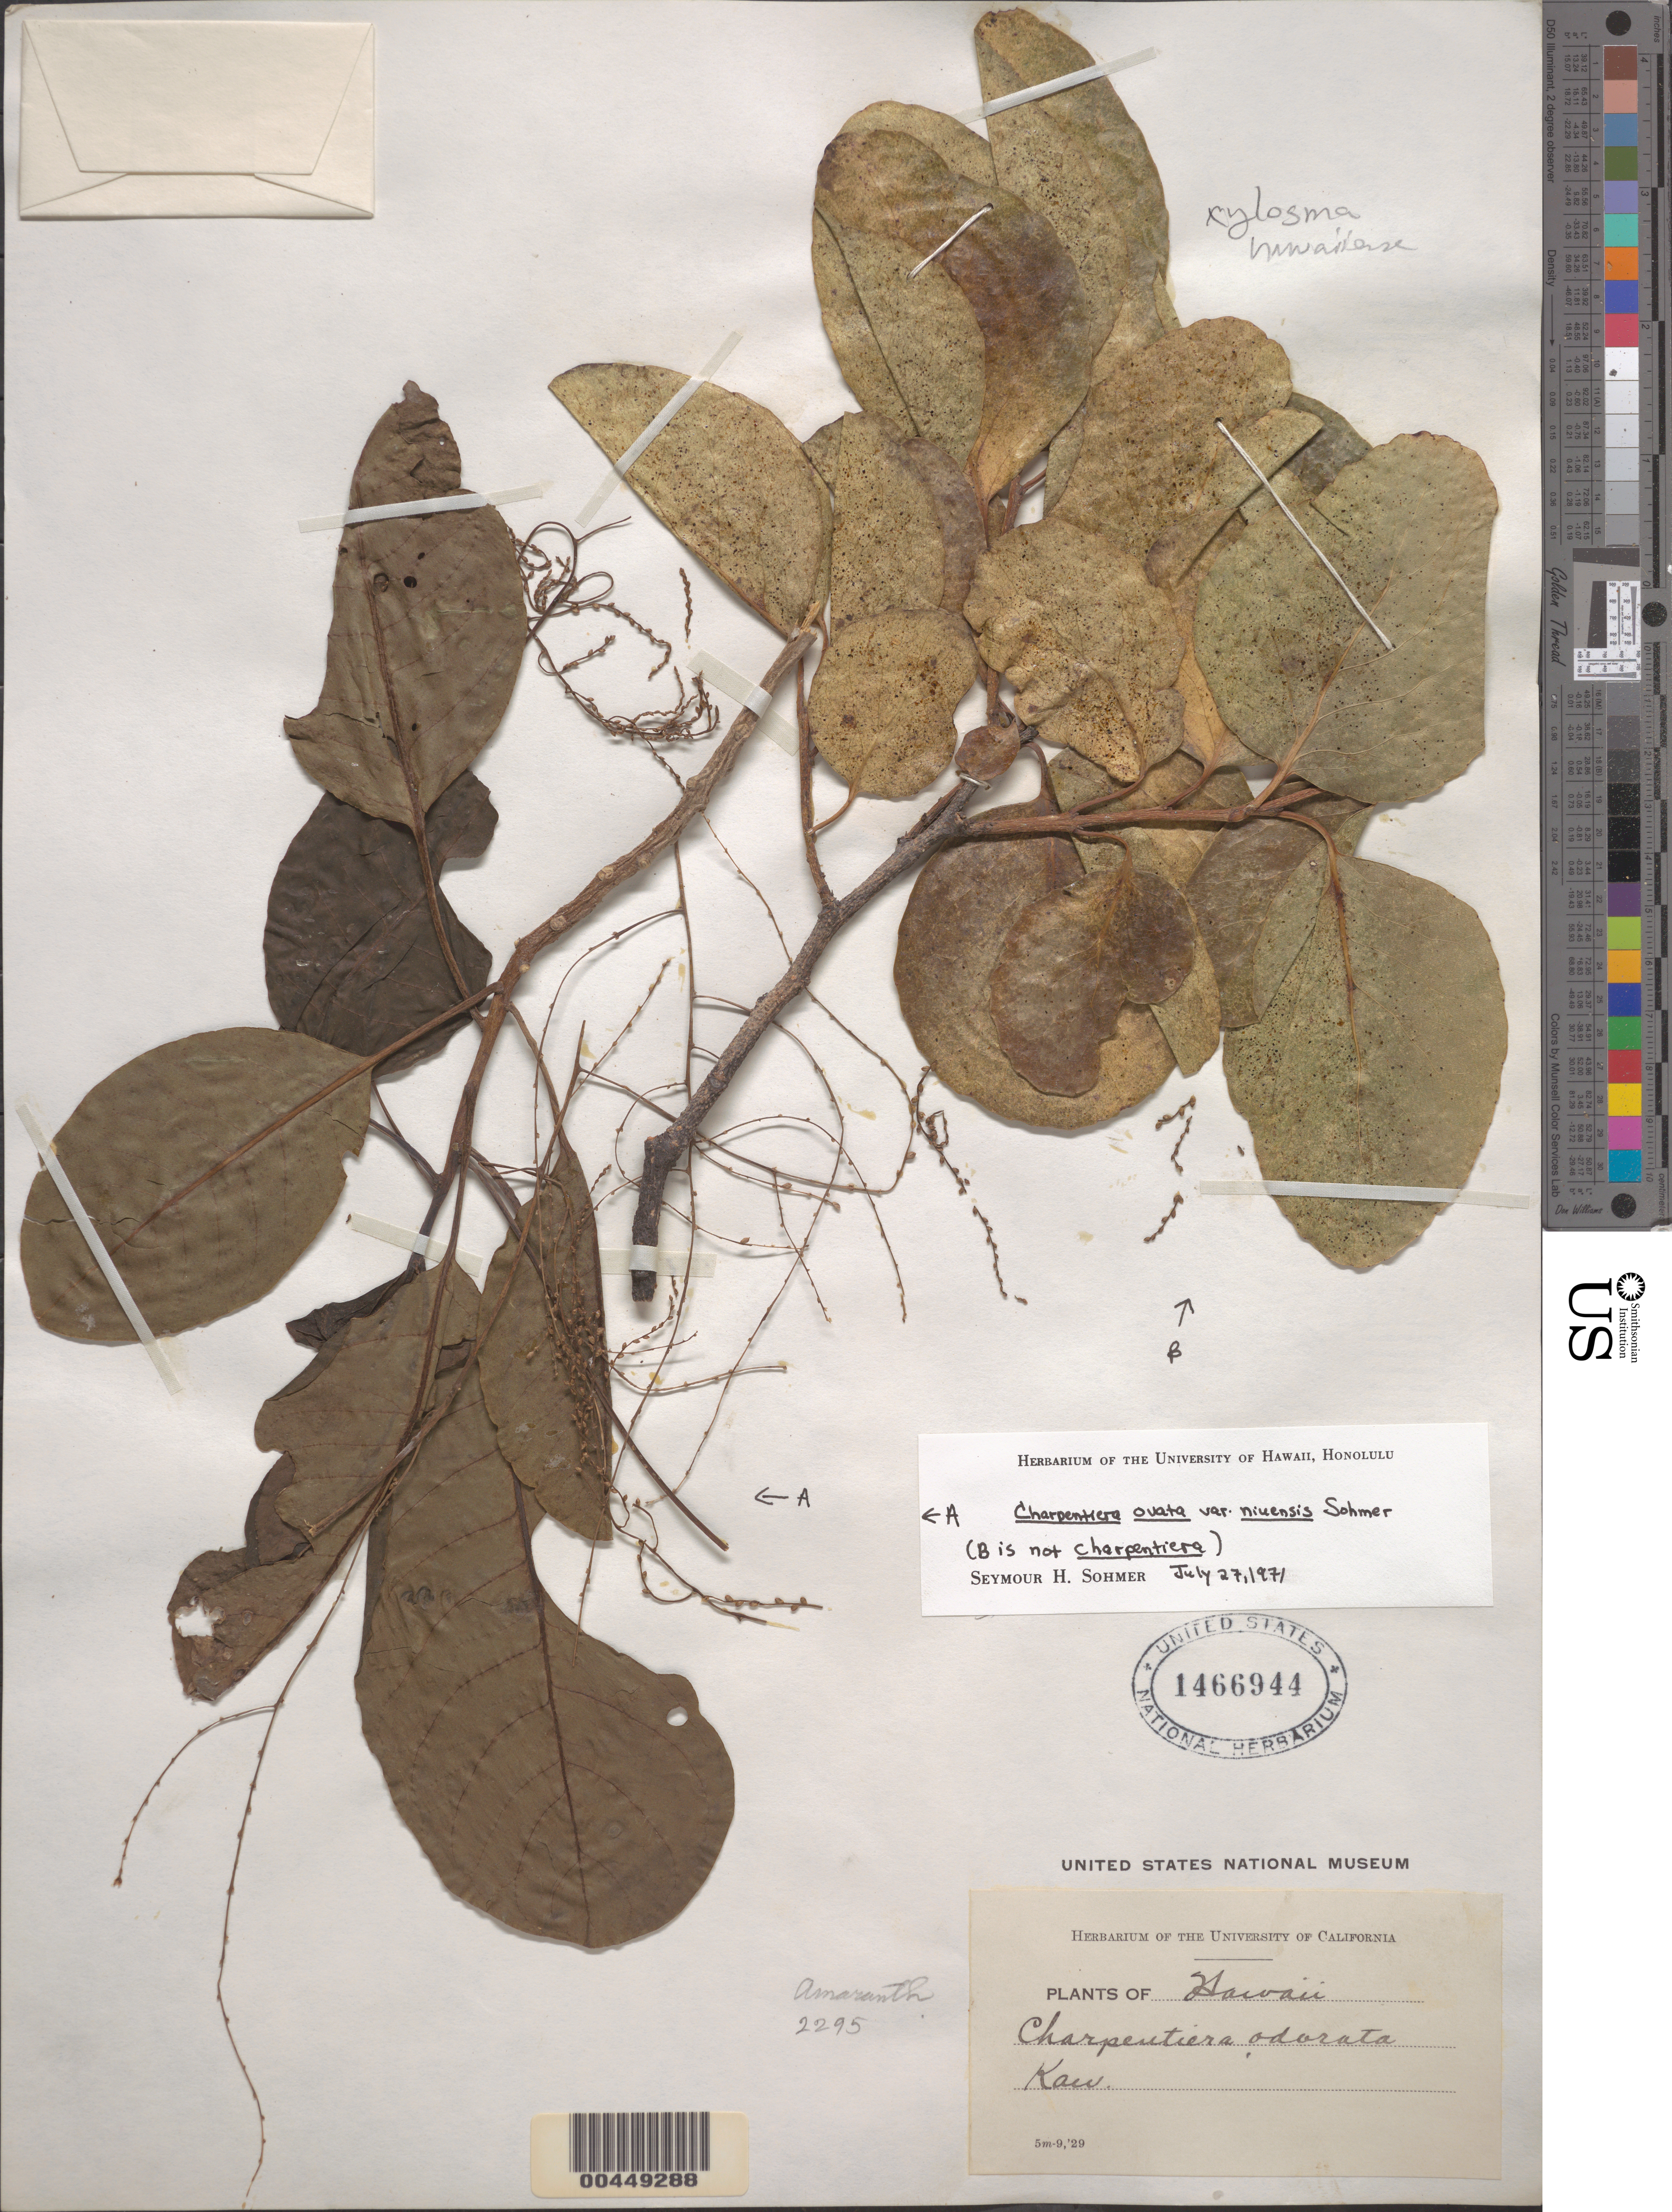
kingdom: Plantae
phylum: Tracheophyta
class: Magnoliopsida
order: Caryophyllales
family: Amaranthaceae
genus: Charpentiera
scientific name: Charpentiera ovata var. niuensis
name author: Sohmer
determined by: Sohmer, S. H.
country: United States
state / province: Hawaii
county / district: Kauai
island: Kaua'i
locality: Kau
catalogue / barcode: US 1466944